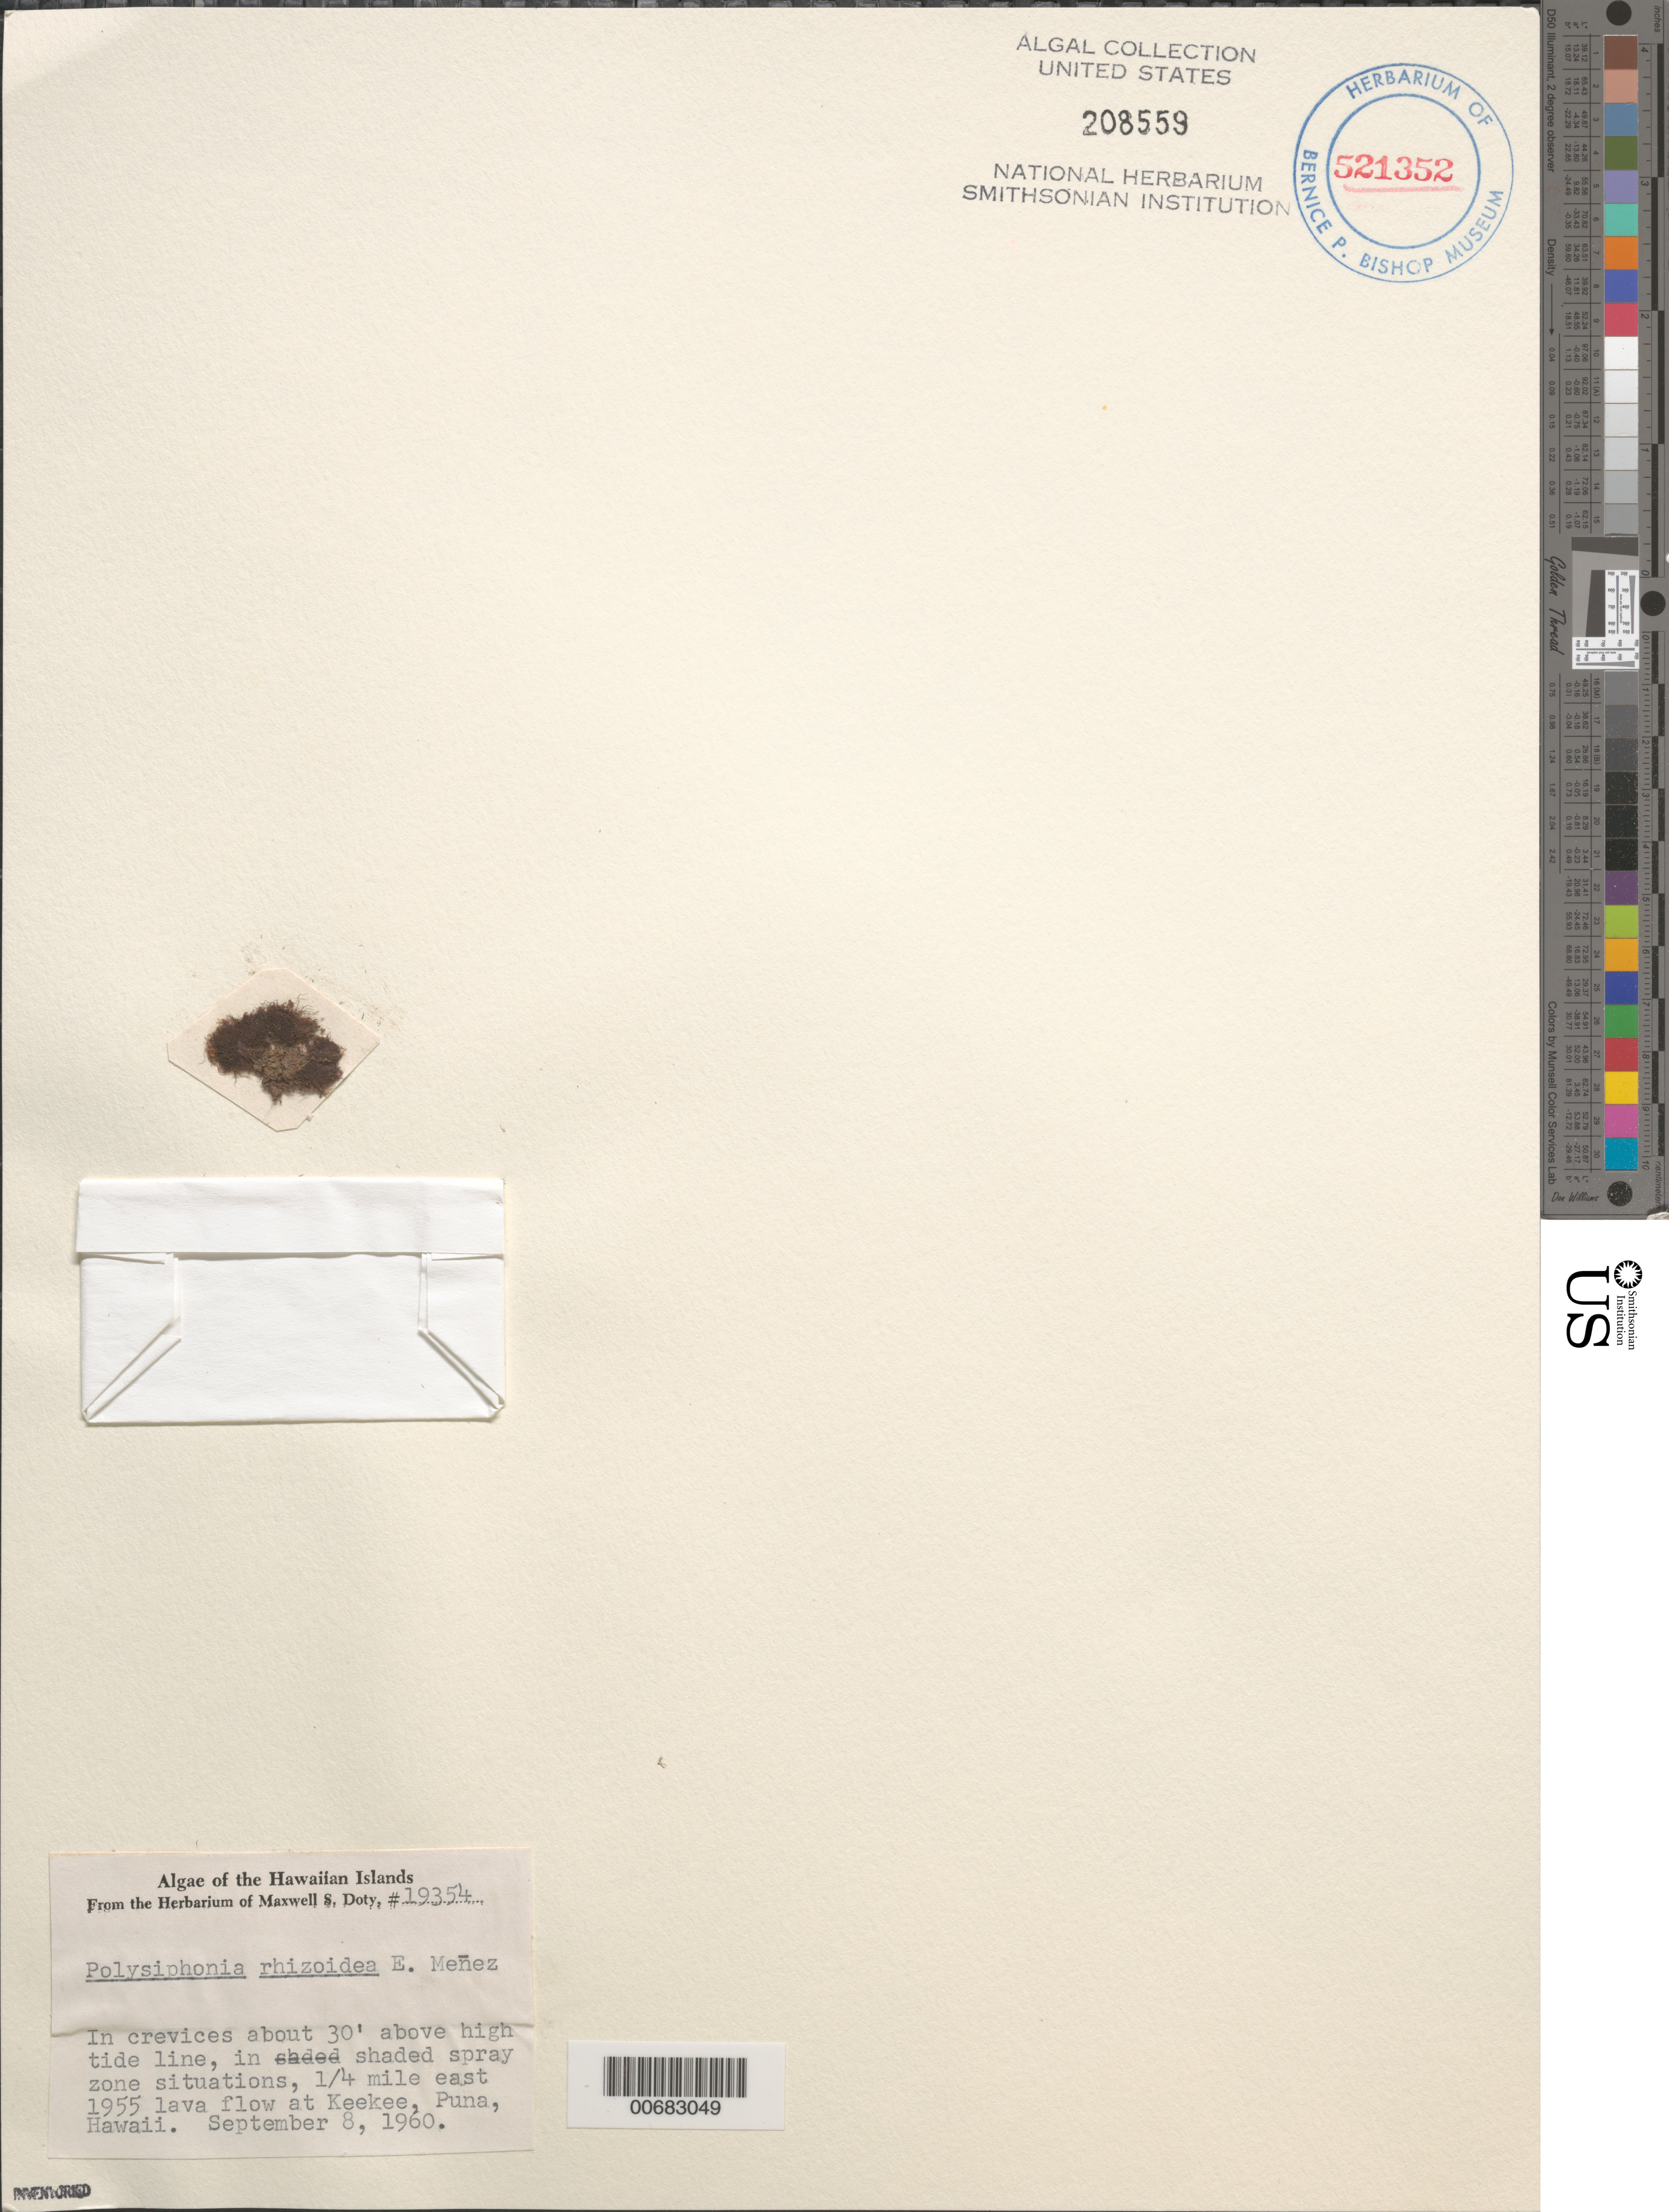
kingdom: Plantae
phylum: Rhodophyta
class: Florideophyceae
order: Ceramiales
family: Rhodomelaceae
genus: Polysiphonia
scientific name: Polysiphonia rhizoidea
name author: Menez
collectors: M. S.Doty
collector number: MSD 19354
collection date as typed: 08 Sep 1960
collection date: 1960-09-08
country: United States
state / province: Hawaii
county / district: Hawaii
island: Hawaii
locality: Keekee, 1/4 mile east of 1955 lava flow, Puna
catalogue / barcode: US 208559